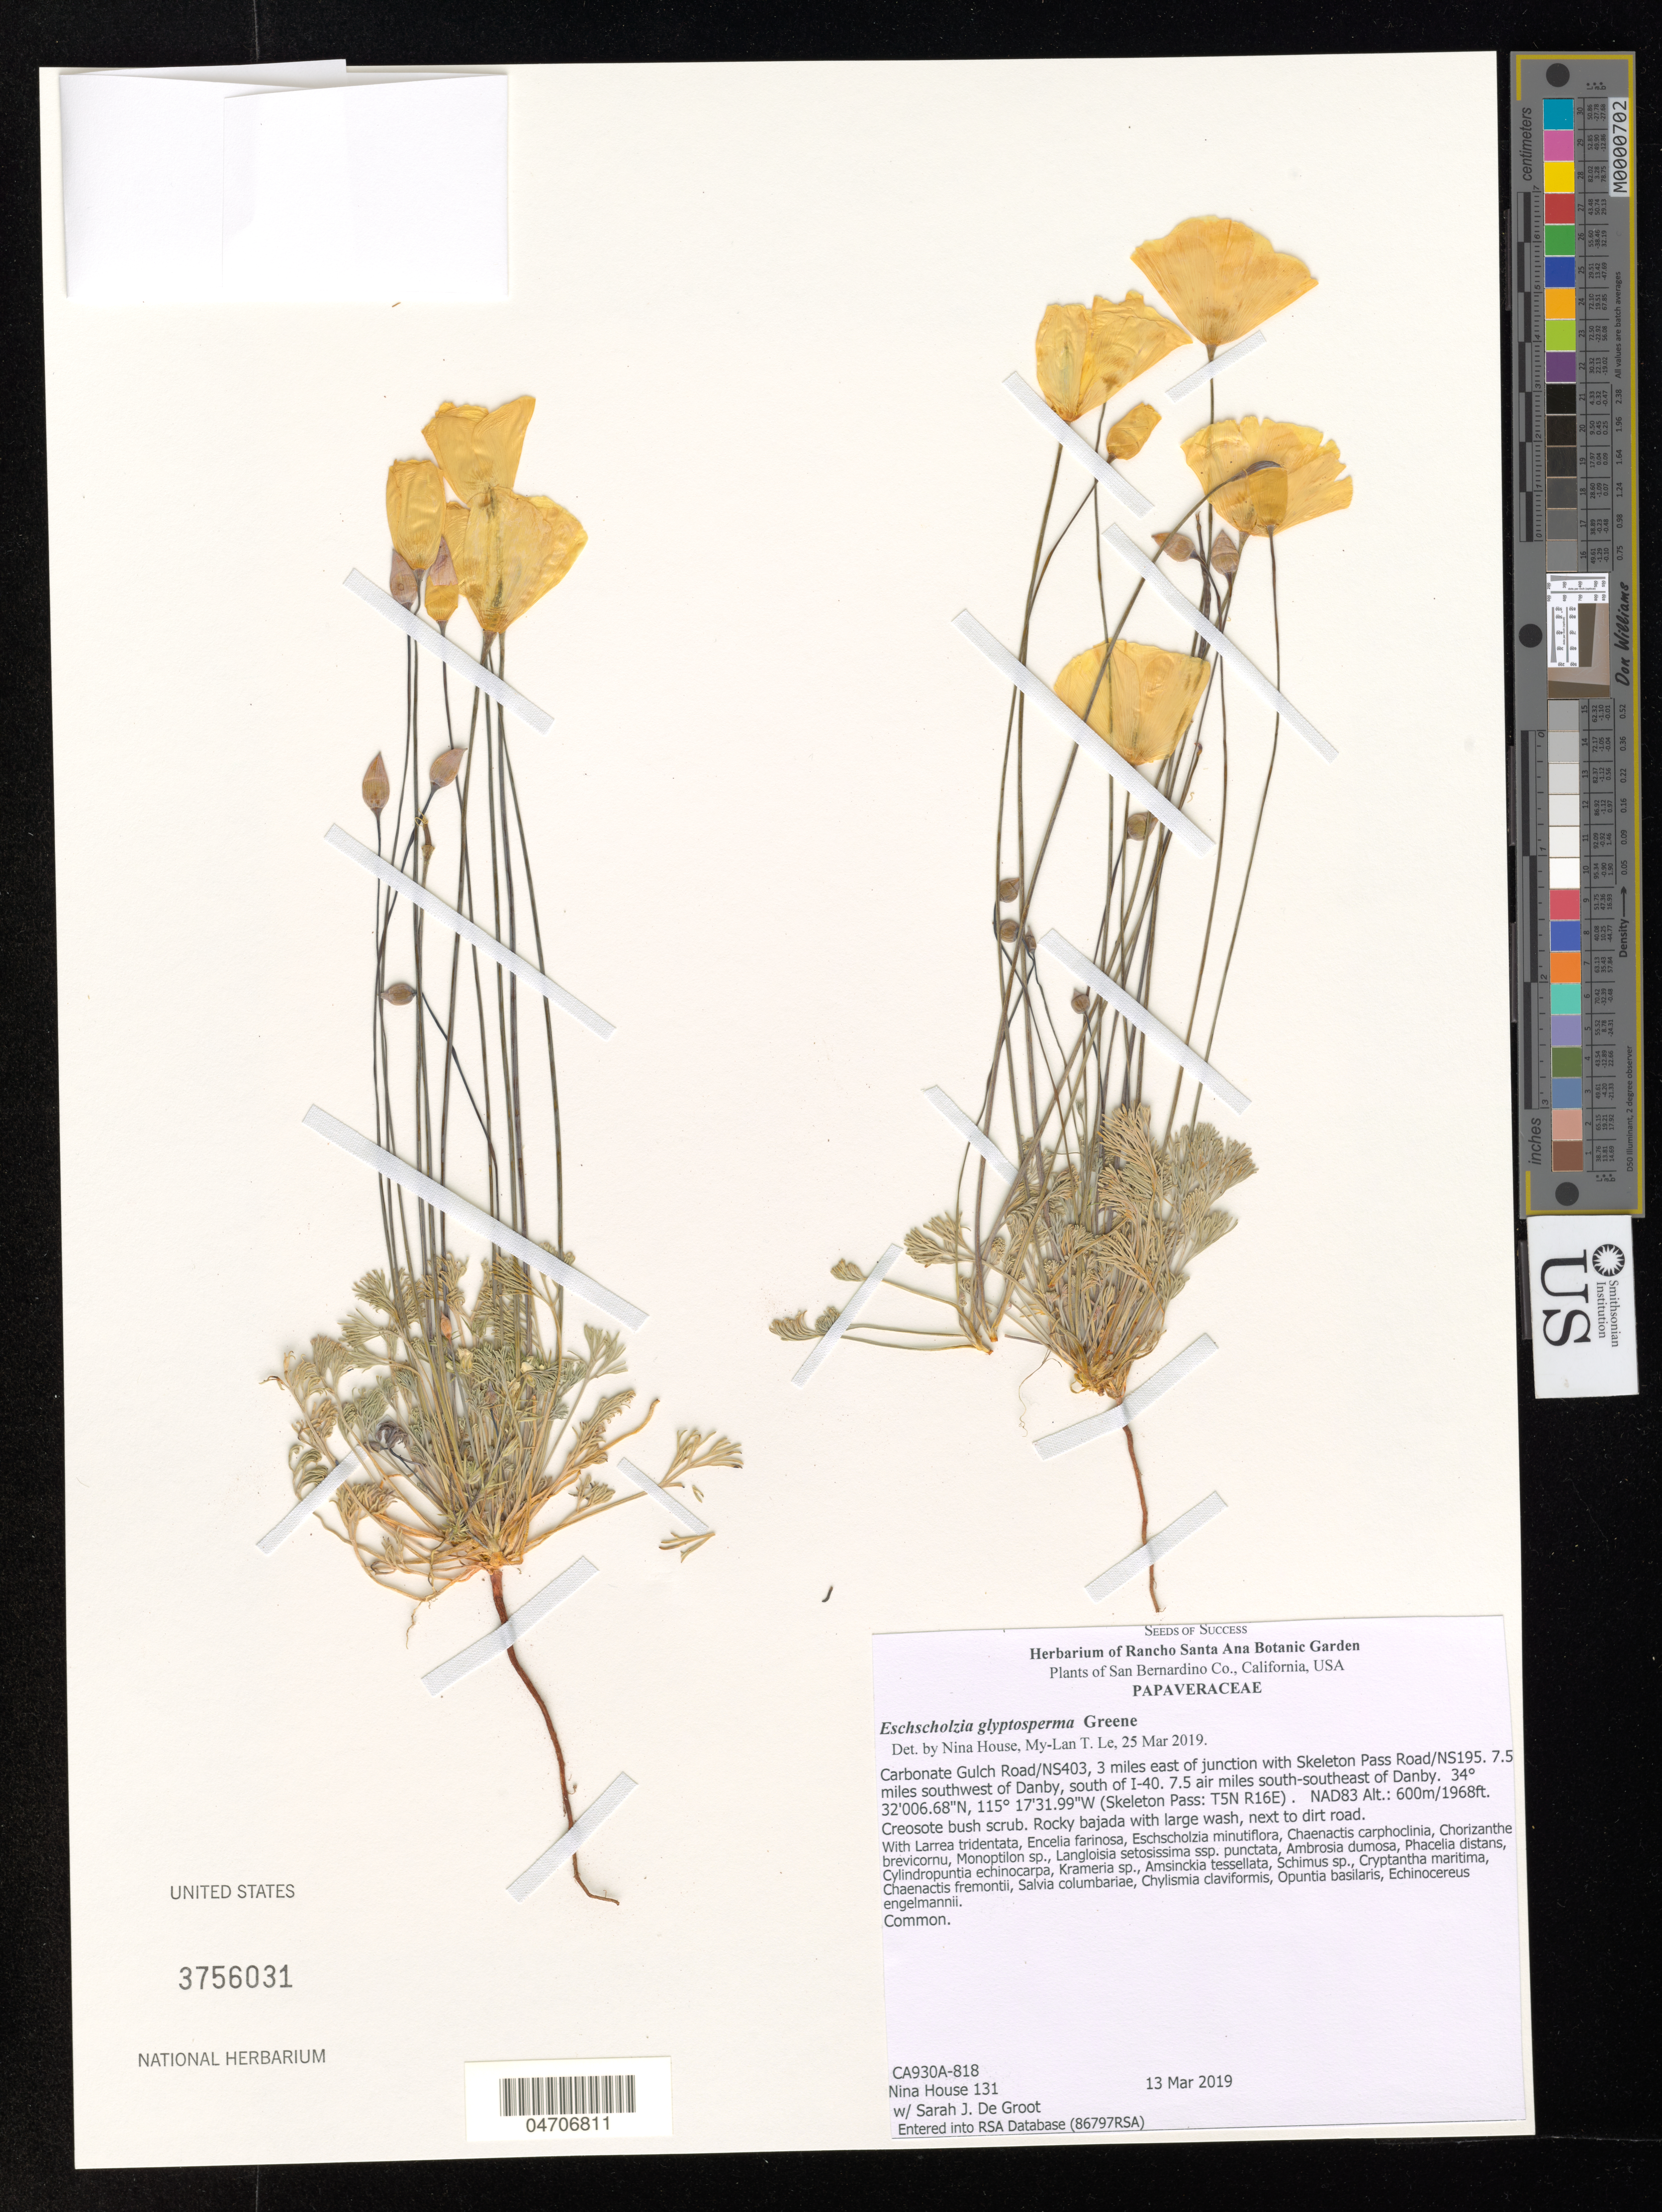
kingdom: Plantae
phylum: Tracheophyta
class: Magnoliopsida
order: Ranunculales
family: Papaveraceae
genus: Eschscholzia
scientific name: Eschscholzia glyptosperma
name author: Greene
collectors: N. House & S. De Groot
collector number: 131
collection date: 2019-03-13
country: United States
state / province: California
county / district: San Bernardino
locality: San Bernardino Co. Carbonate Gulch Road/NS403, 3 miles east of junction with Skeleton Pass Road/NS195. 7.5 miles southwest of Danby, south of I-40. 7.5 air miles south-southeast of Danby. (Skeleton Pass: T5N R16E).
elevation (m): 600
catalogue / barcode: US 3756031